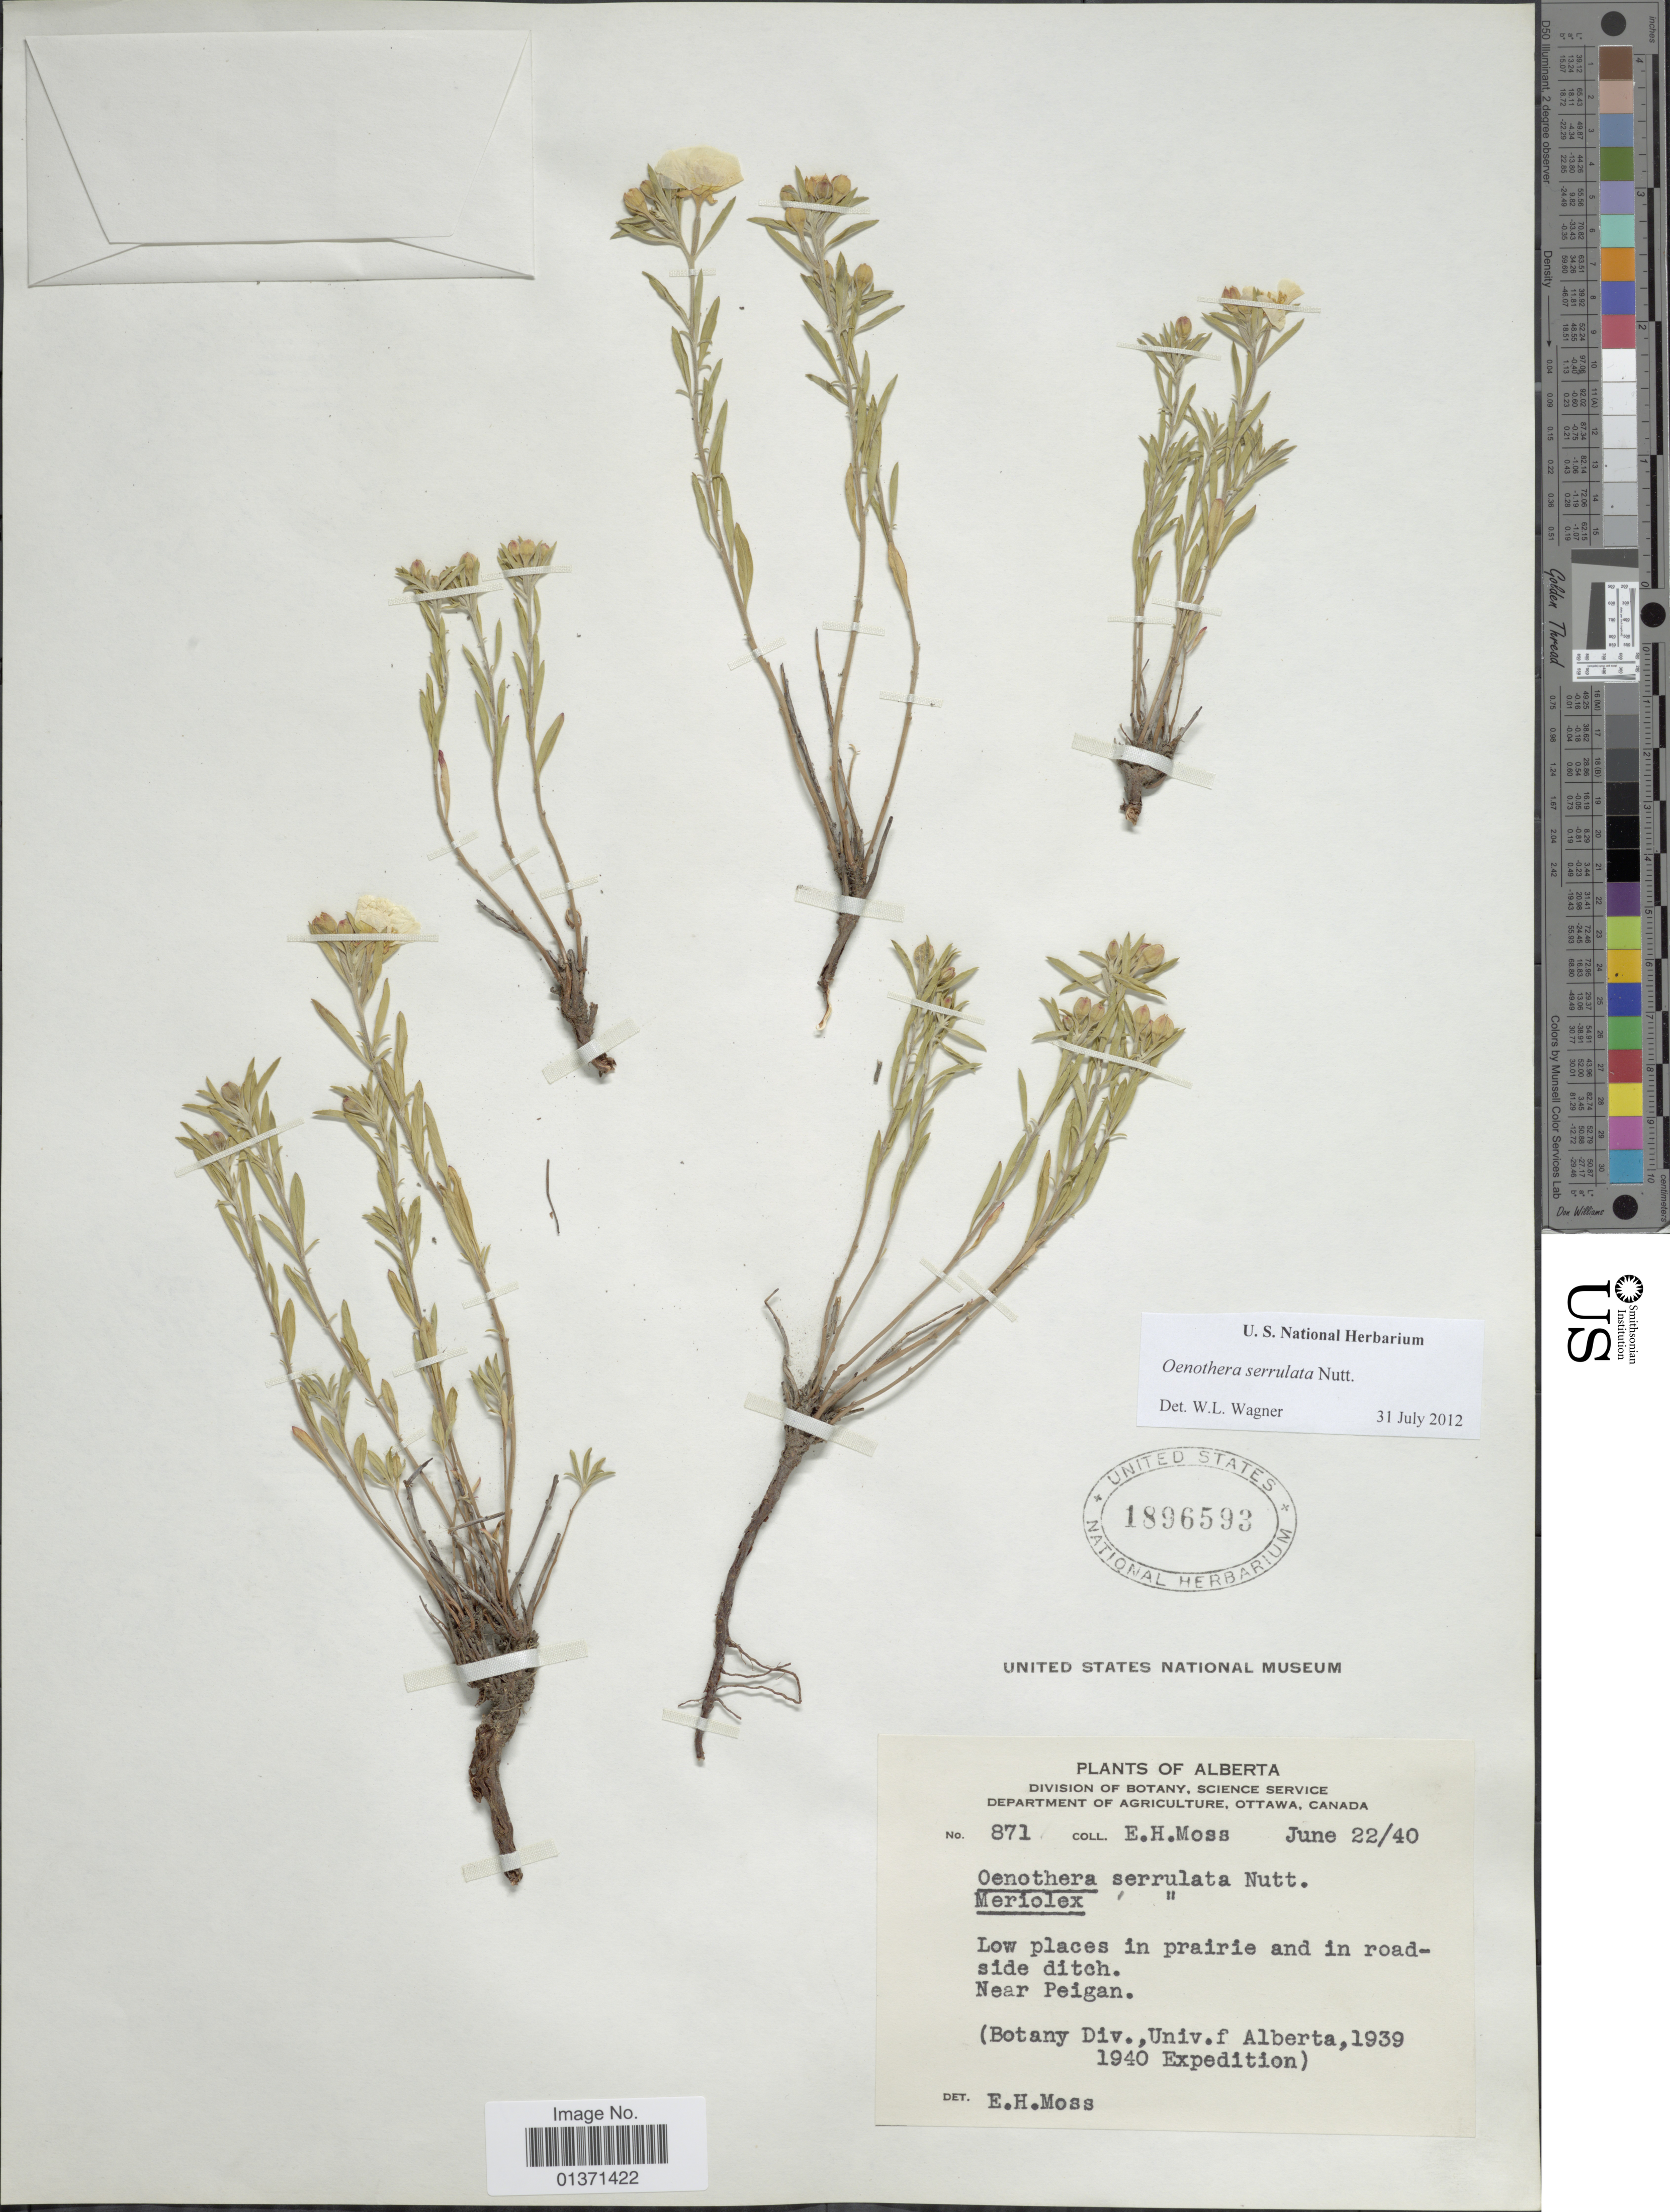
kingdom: Plantae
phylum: Tracheophyta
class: Magnoliopsida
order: Myrtales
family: Onagraceae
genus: Oenothera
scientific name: Oenothera serrulata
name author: Nutt.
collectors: E. Moss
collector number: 871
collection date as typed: Transcribed d/m/y: 22/6/40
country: Canada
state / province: Alberta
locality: Low places in prairie and in roadside ditch, Near Peigan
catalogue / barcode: US 1896593